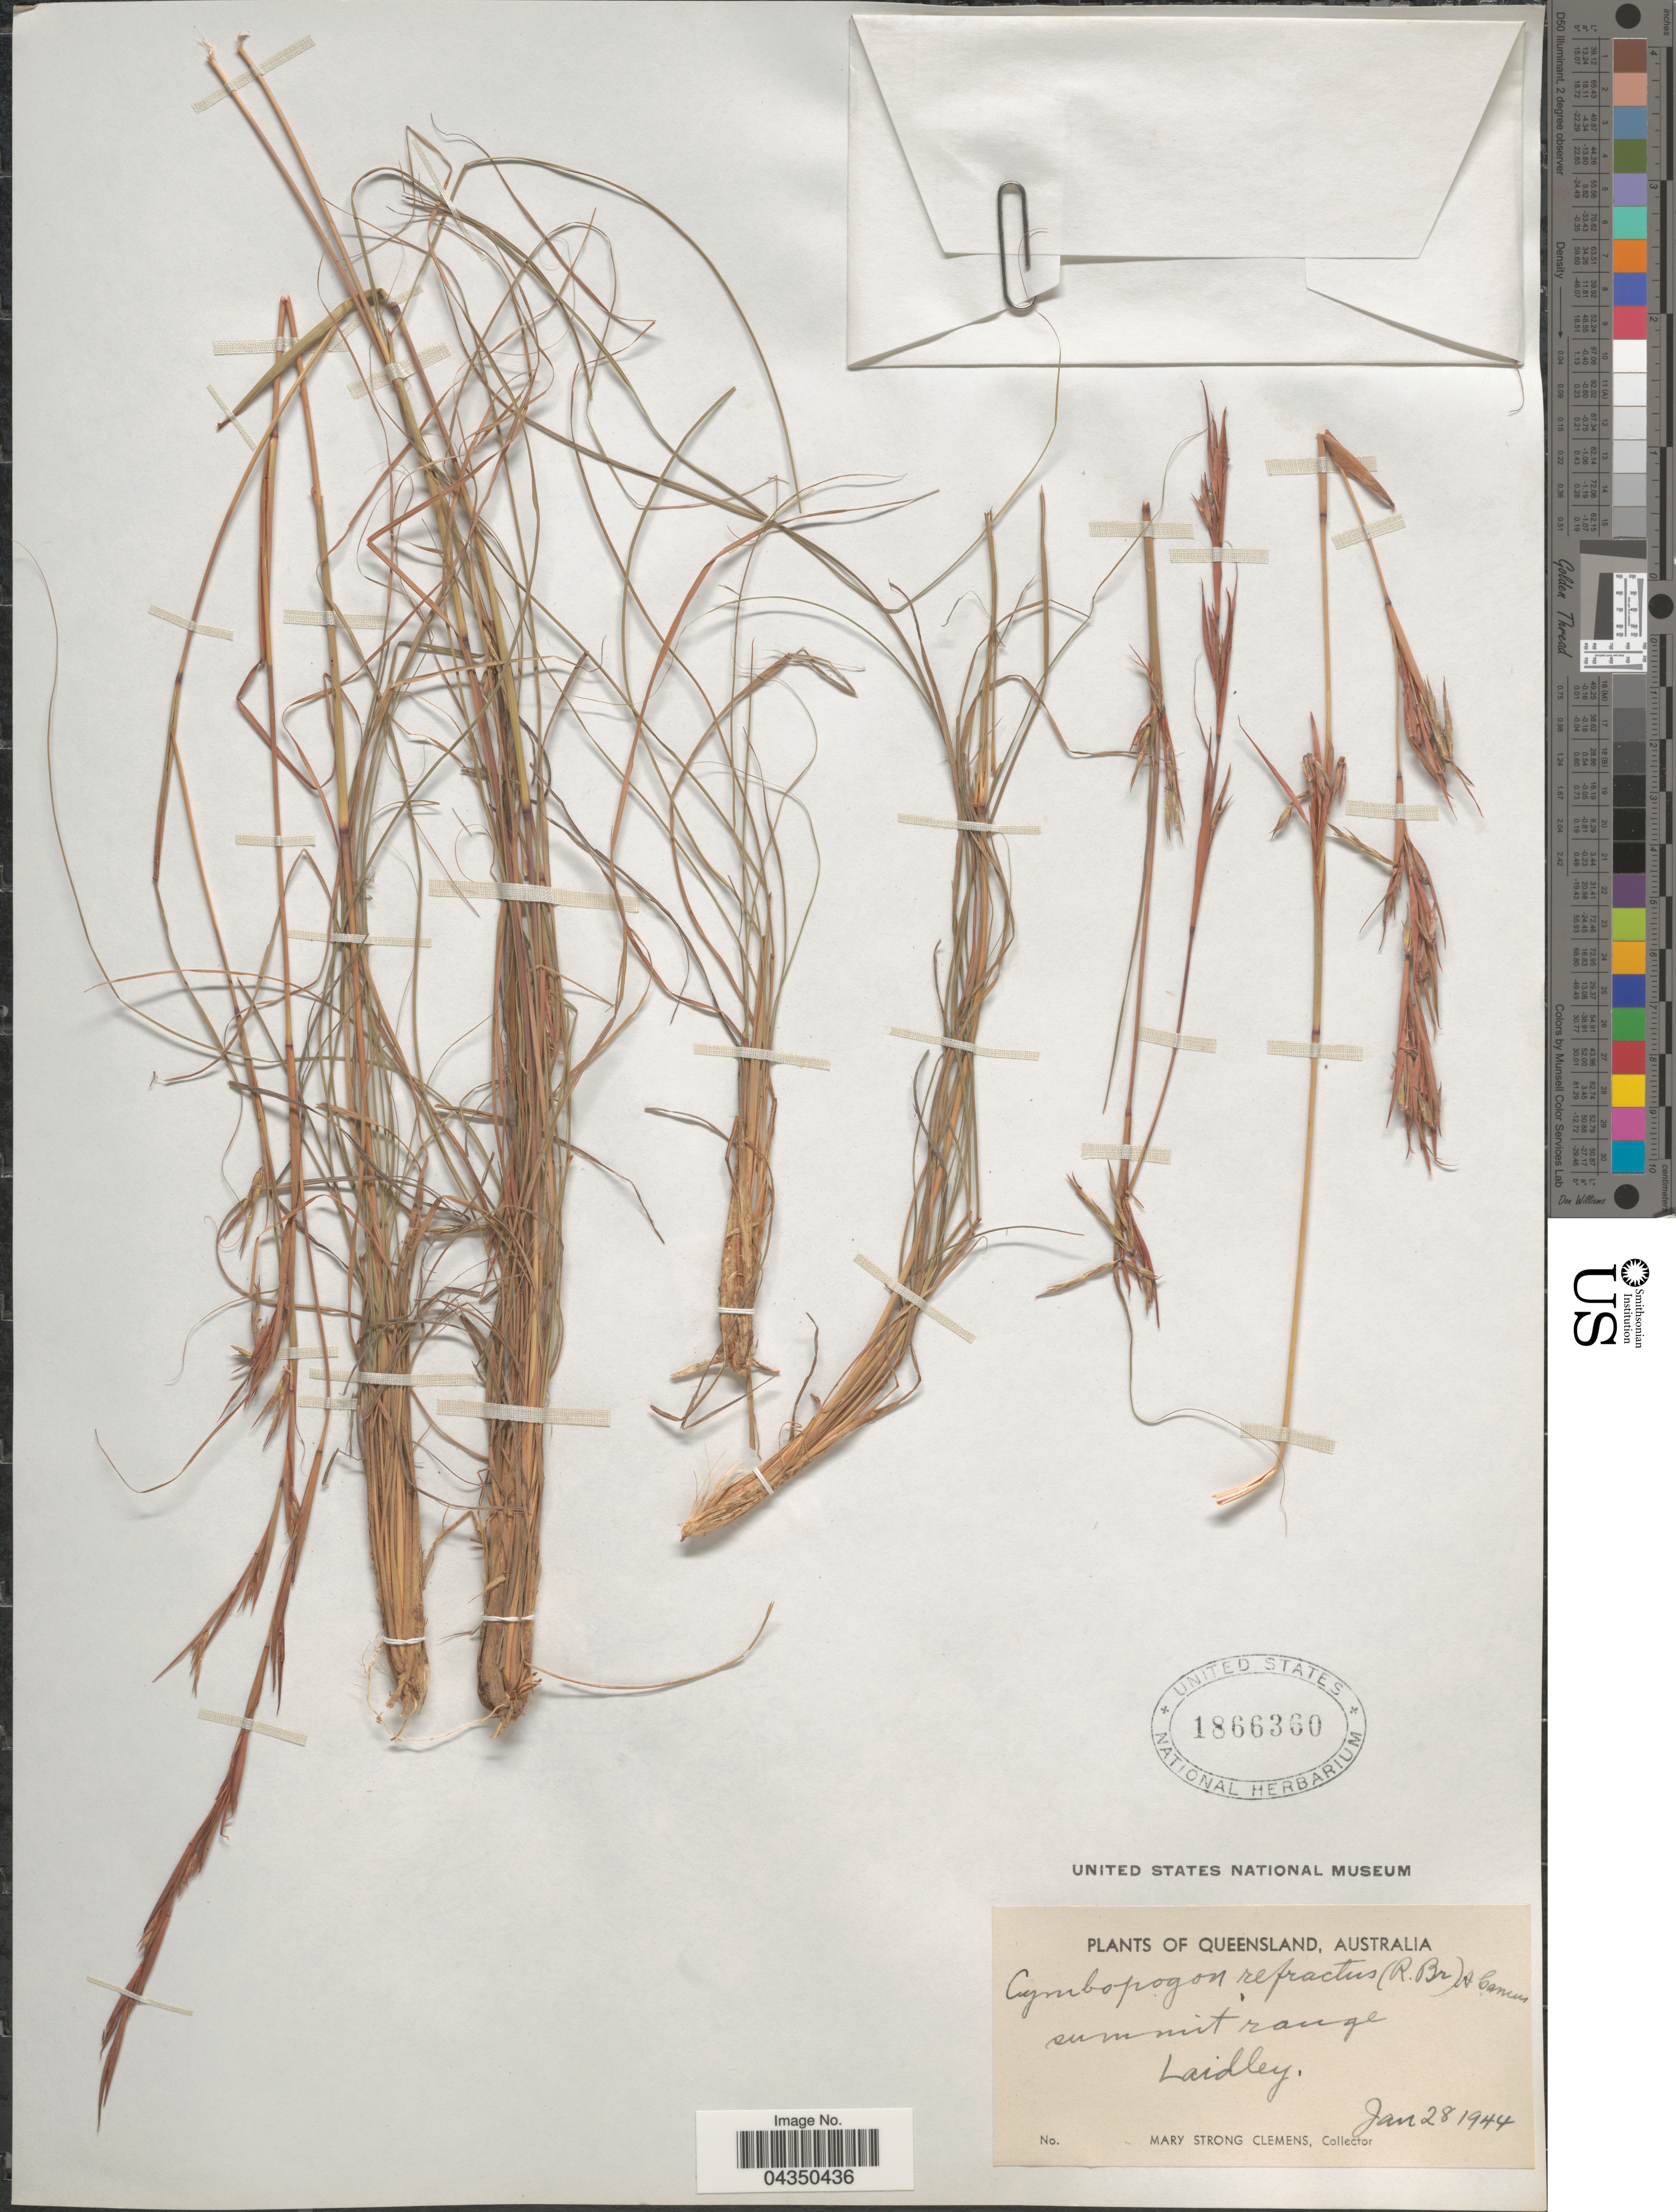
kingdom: Plantae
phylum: Tracheophyta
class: Liliopsida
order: Poales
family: Poaceae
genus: Cymbopogon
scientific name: Cymbopogon refractus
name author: (R. Br.) A. Camus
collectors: M. S. Clemens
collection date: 1944-01-28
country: Australia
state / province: Queensland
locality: Summit range. Laidley.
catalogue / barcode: US 1866360